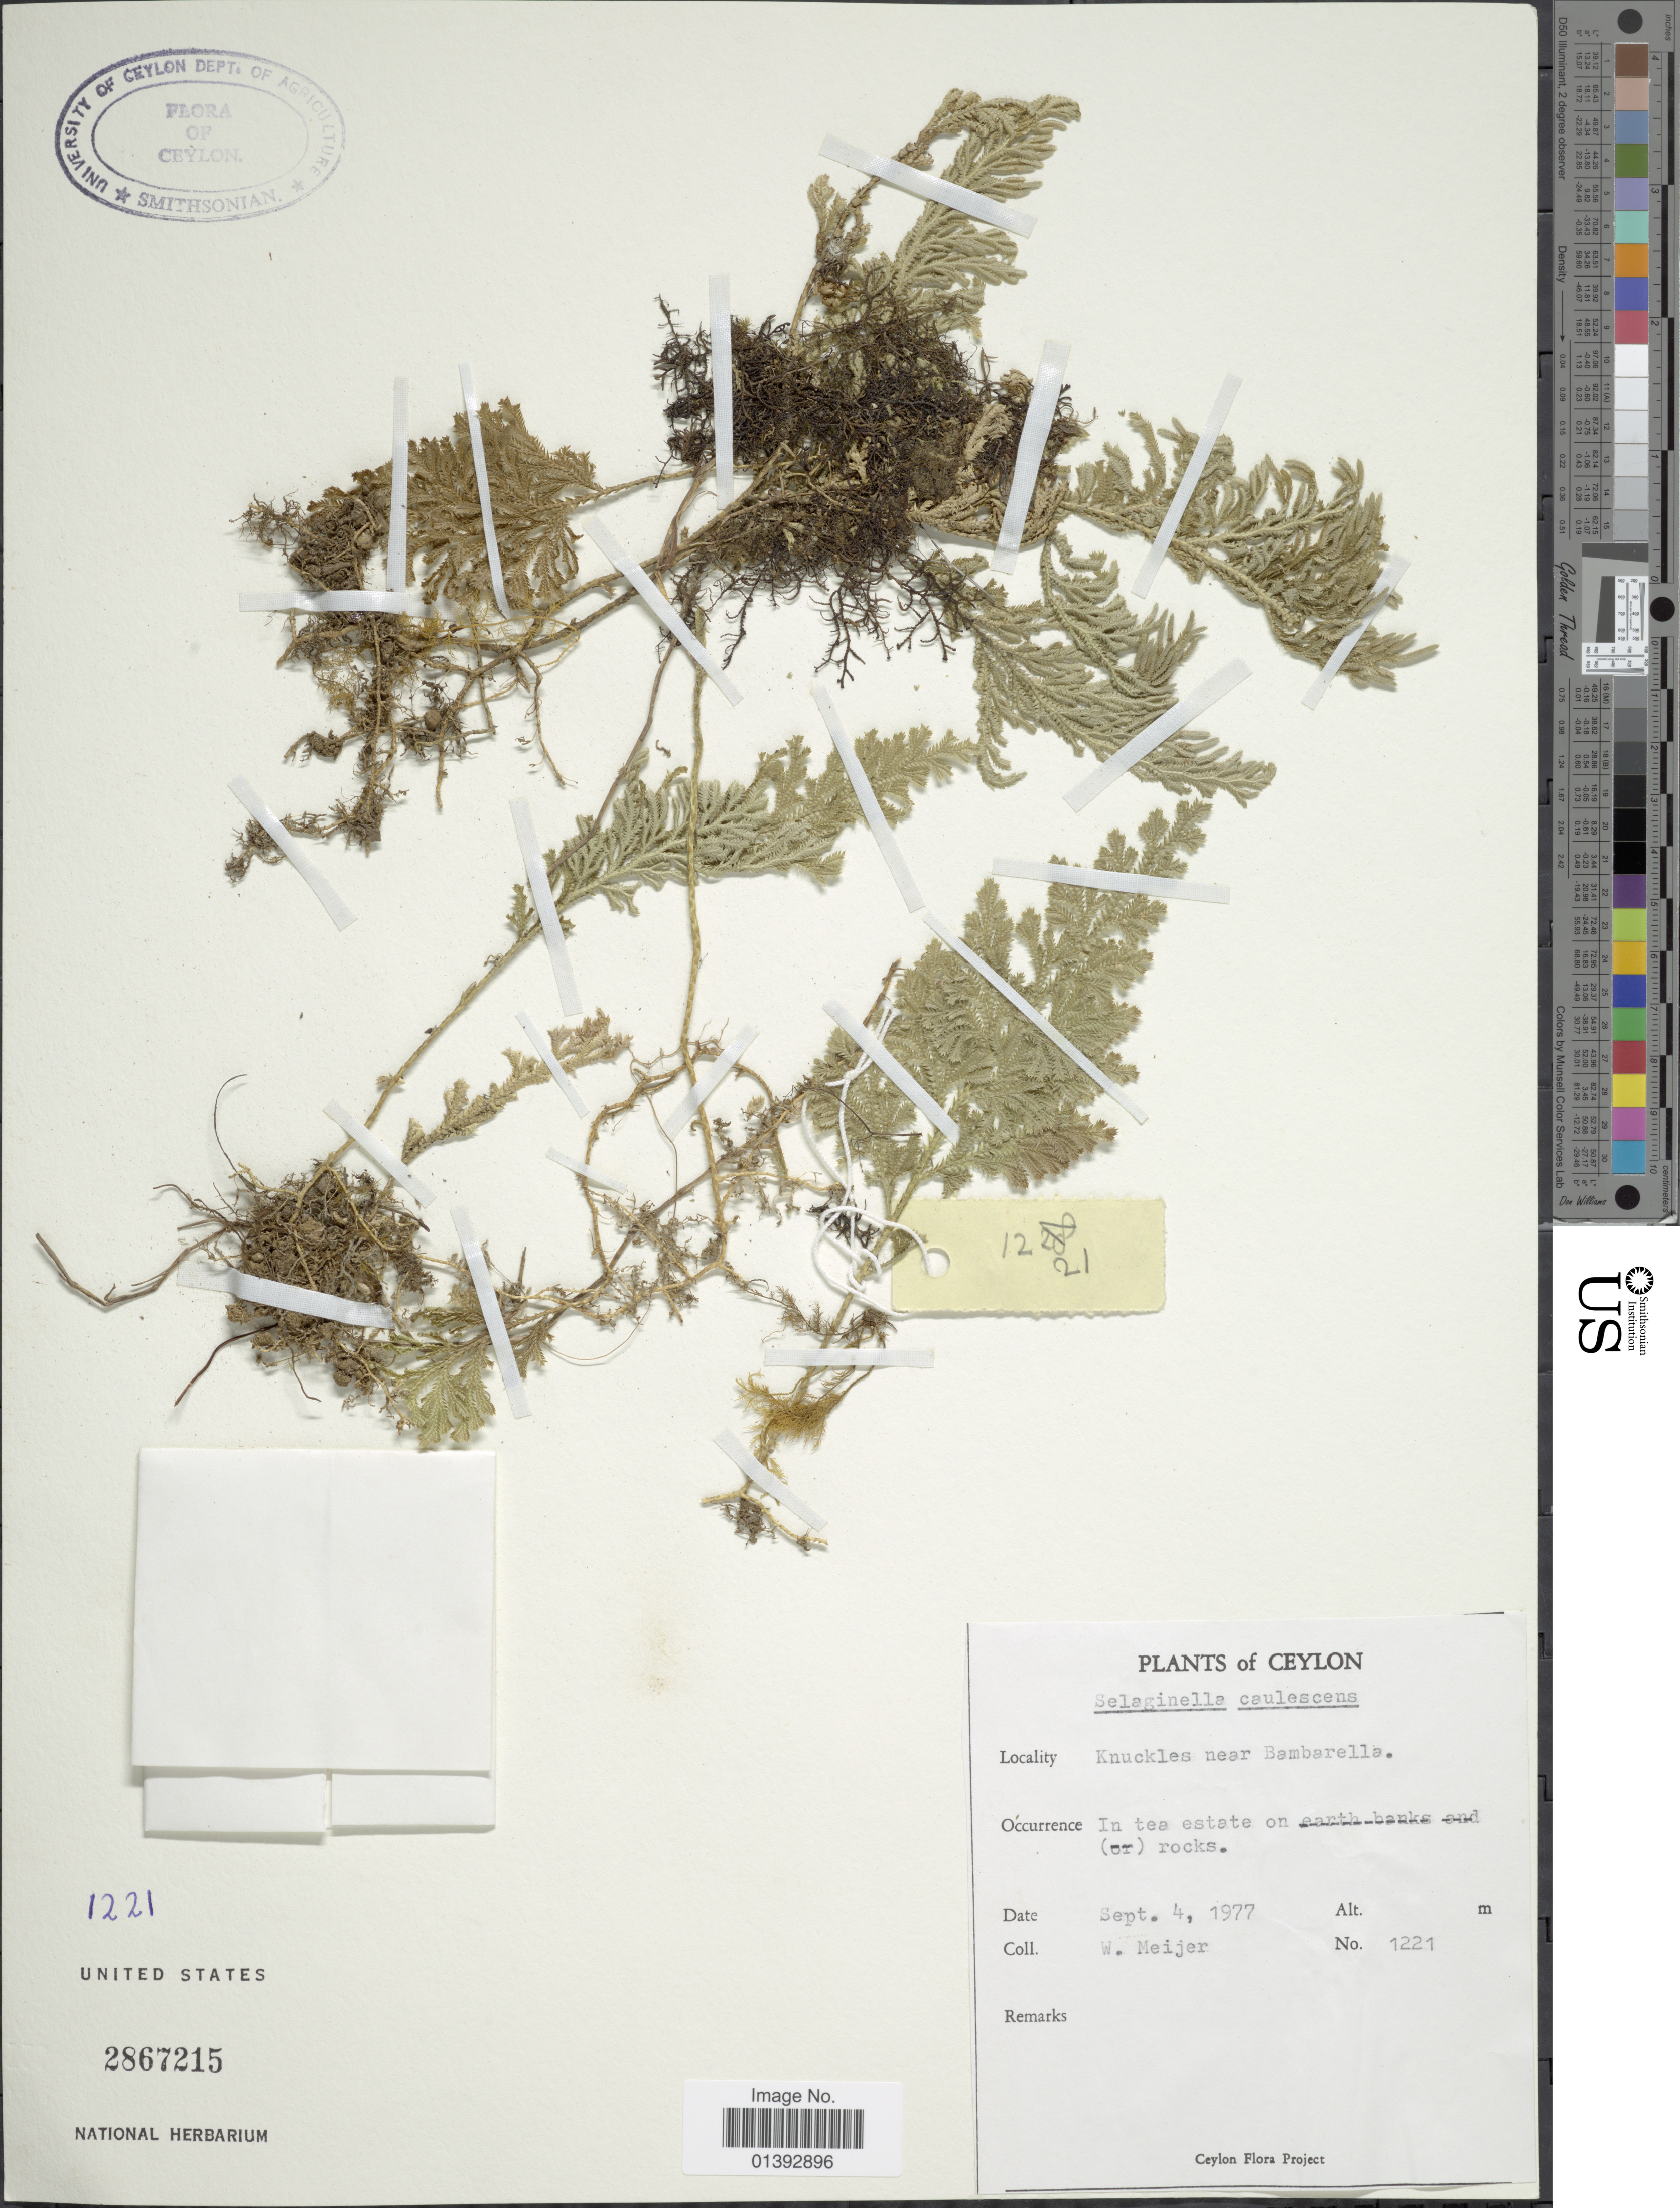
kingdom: Plantae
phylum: Tracheophyta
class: Lycopodiopsida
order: Selaginellales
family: Selaginellaceae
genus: Selaginella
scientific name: Selaginella involvens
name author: (Sw.) Spring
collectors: W. Meijer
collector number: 1221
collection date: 1977-09-04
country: Sri Lanka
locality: Knuckles near Bambarella, In tea estate on rocks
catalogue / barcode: US 2867215